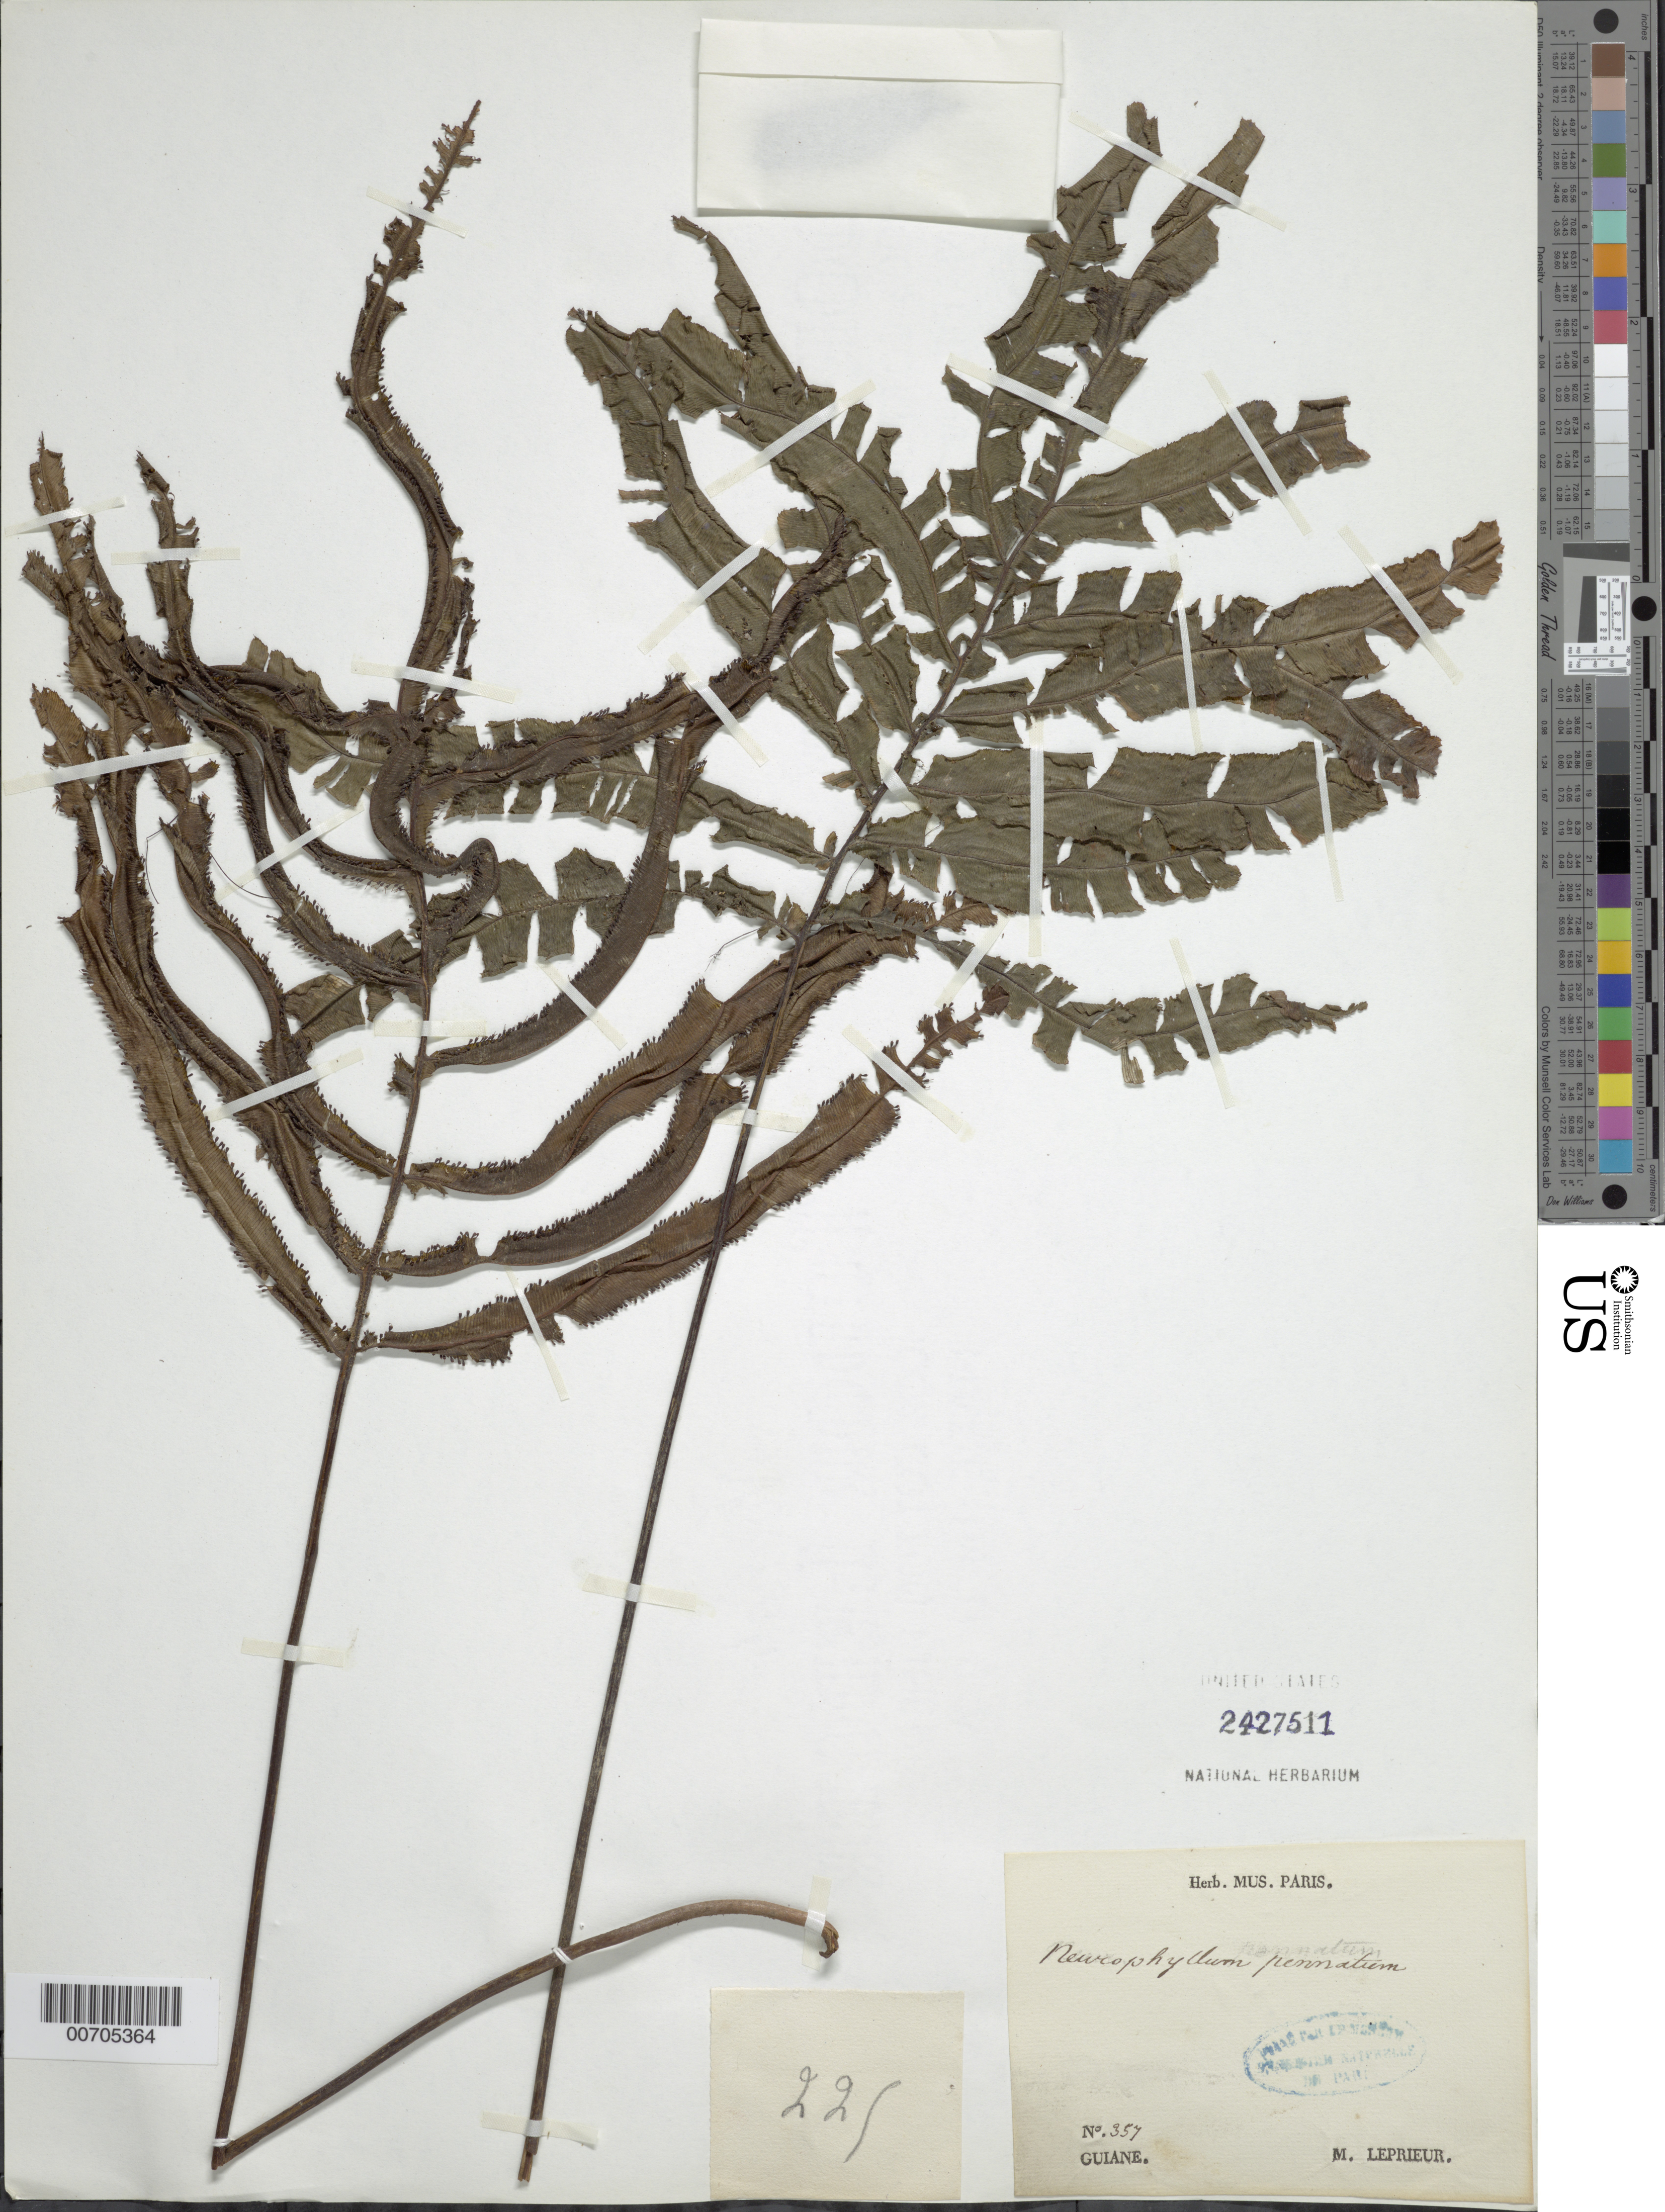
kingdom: Plantae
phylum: Tracheophyta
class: Polypodiopsida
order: Hymenophyllales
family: Hymenophyllaceae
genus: Trichomanes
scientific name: Trichomanes longifolium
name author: Desv.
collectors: F. M. R. Leprieur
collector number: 357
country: French Guiana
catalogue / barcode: US 2427511